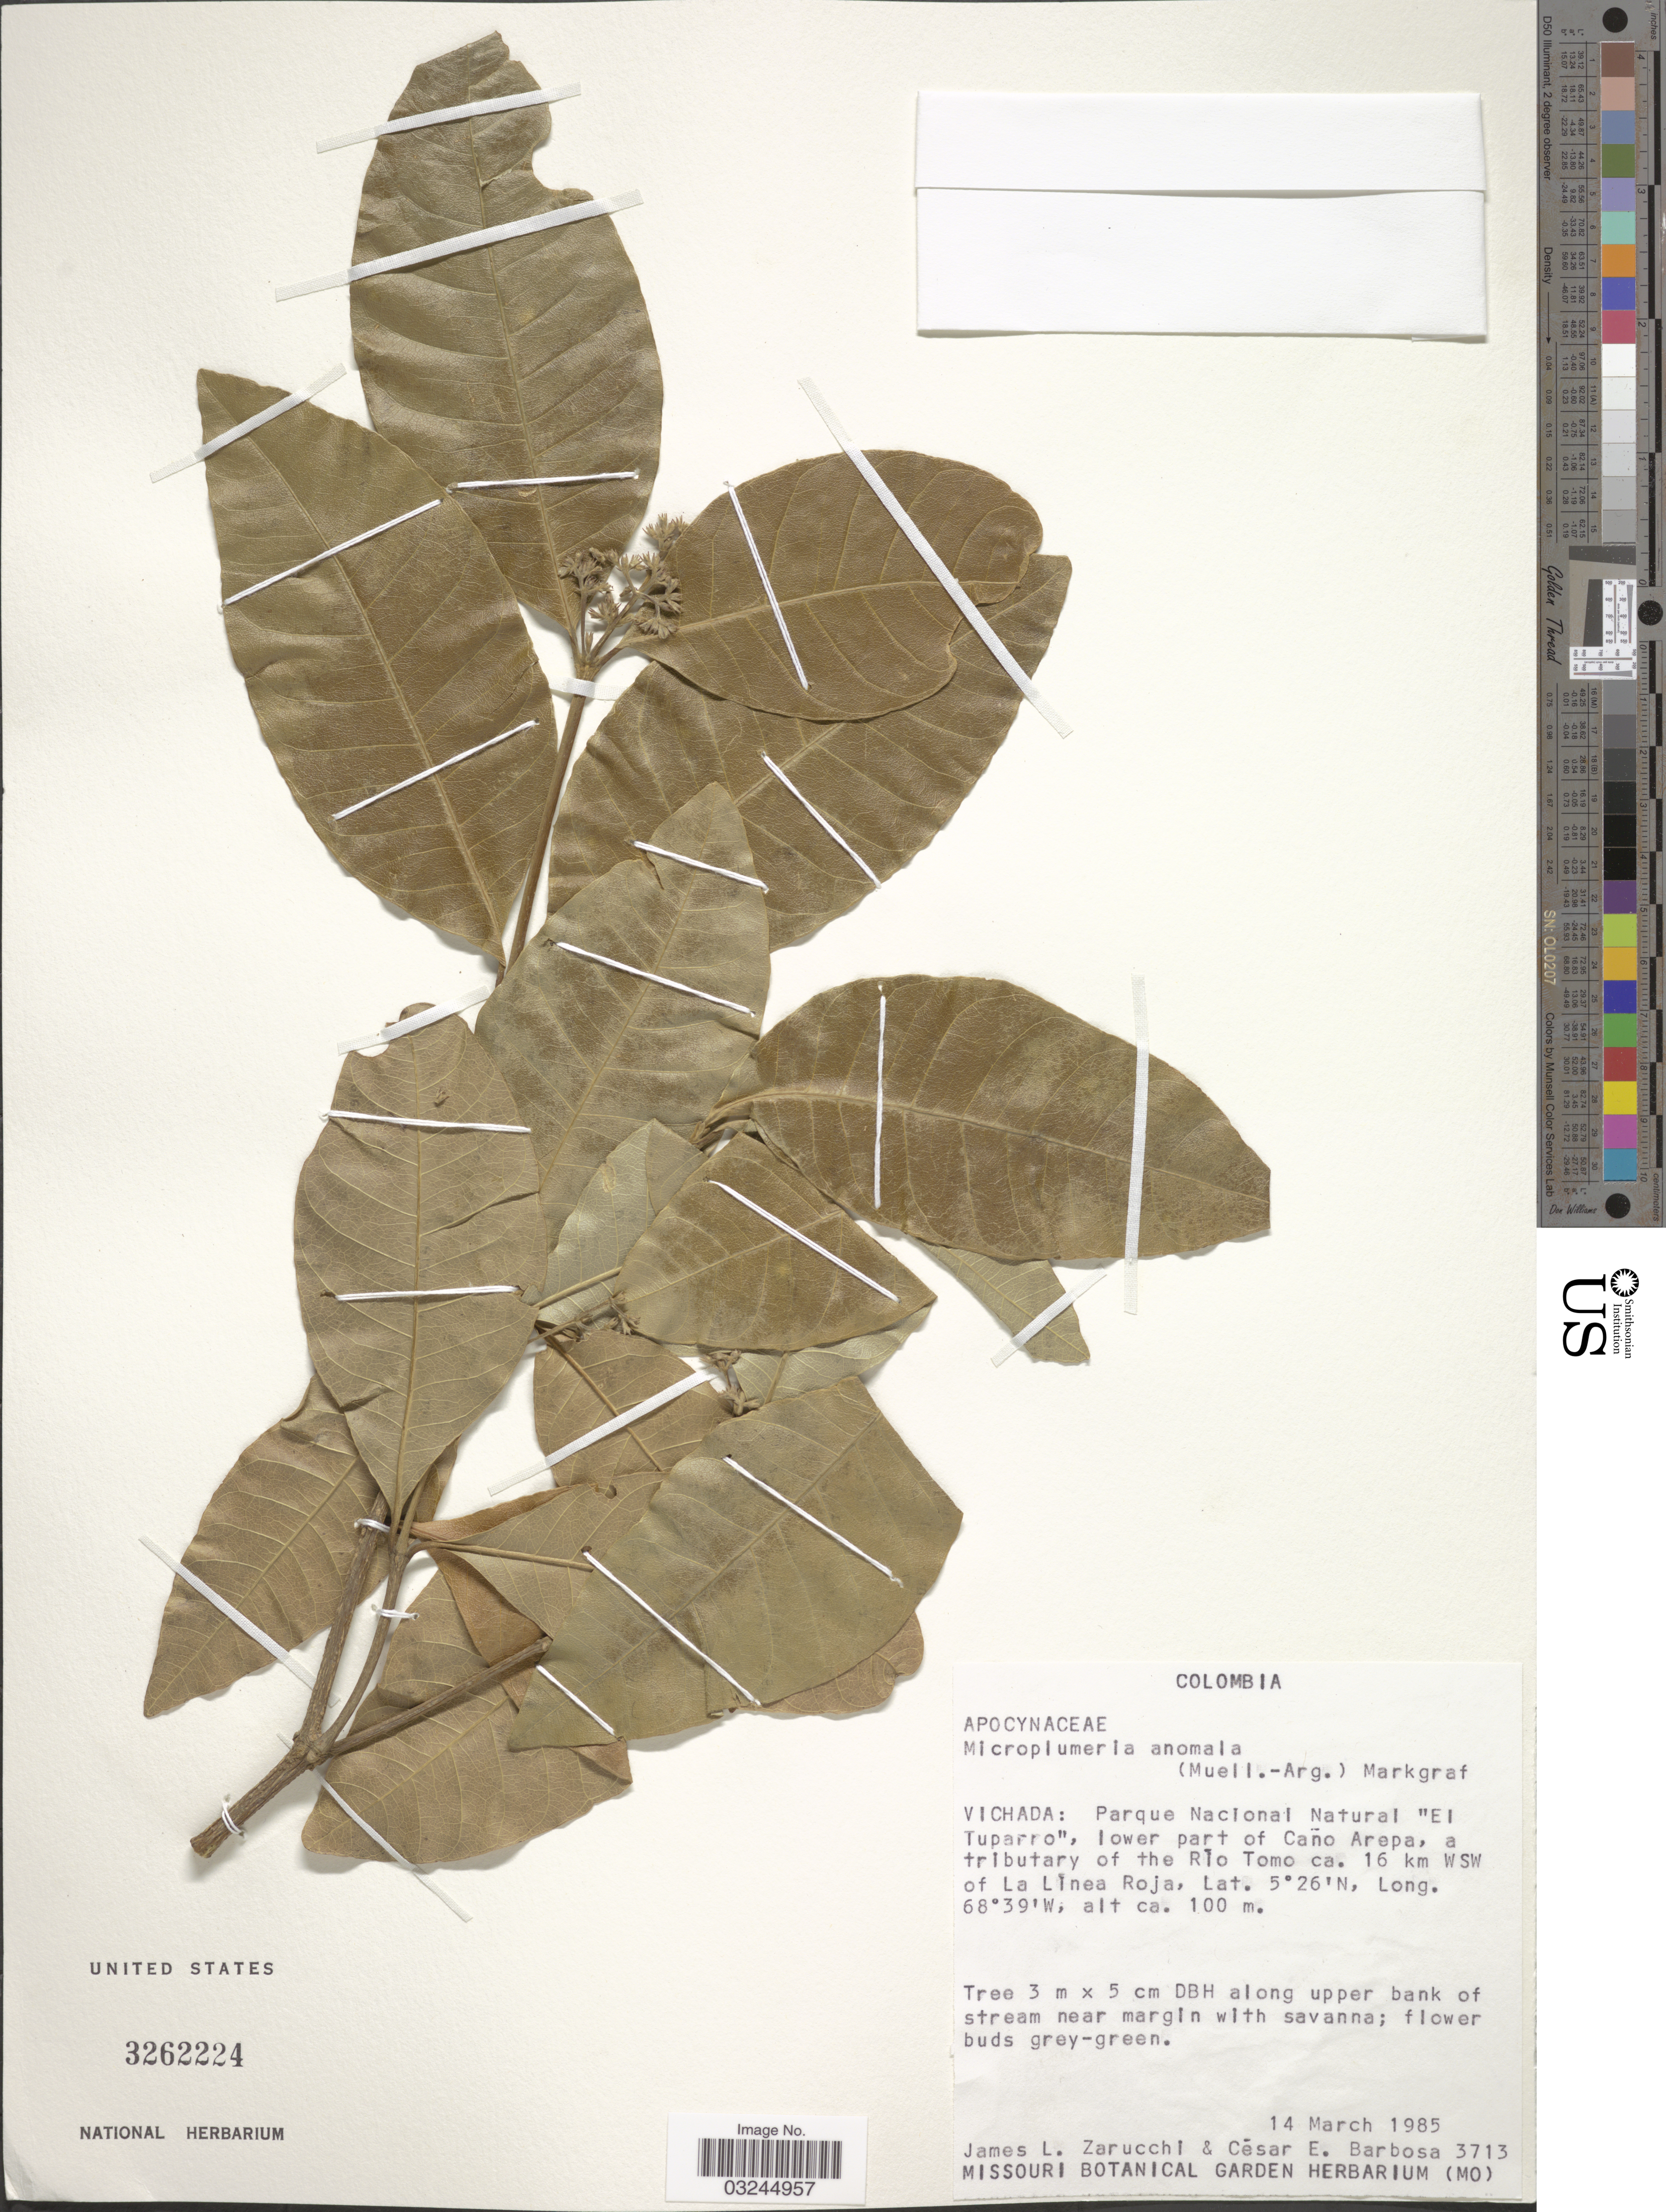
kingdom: Plantae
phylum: Tracheophyta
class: Magnoliopsida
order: Gentianales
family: Apocynaceae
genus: Microplumeria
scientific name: Microplumeria anomala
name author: (Müll. Arg.) Markgr.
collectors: J. L. Zarucchi & C. E. Barbosa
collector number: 3713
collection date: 1985-03-14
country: Colombia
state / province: Vichada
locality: Vichada: Parque Nacional Natural "El Tuparro", lower part of Caño Arepa, a tributary of the Río Tomo ca. 16 km WSW of La Linea Roja.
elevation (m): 100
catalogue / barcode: US 3262224